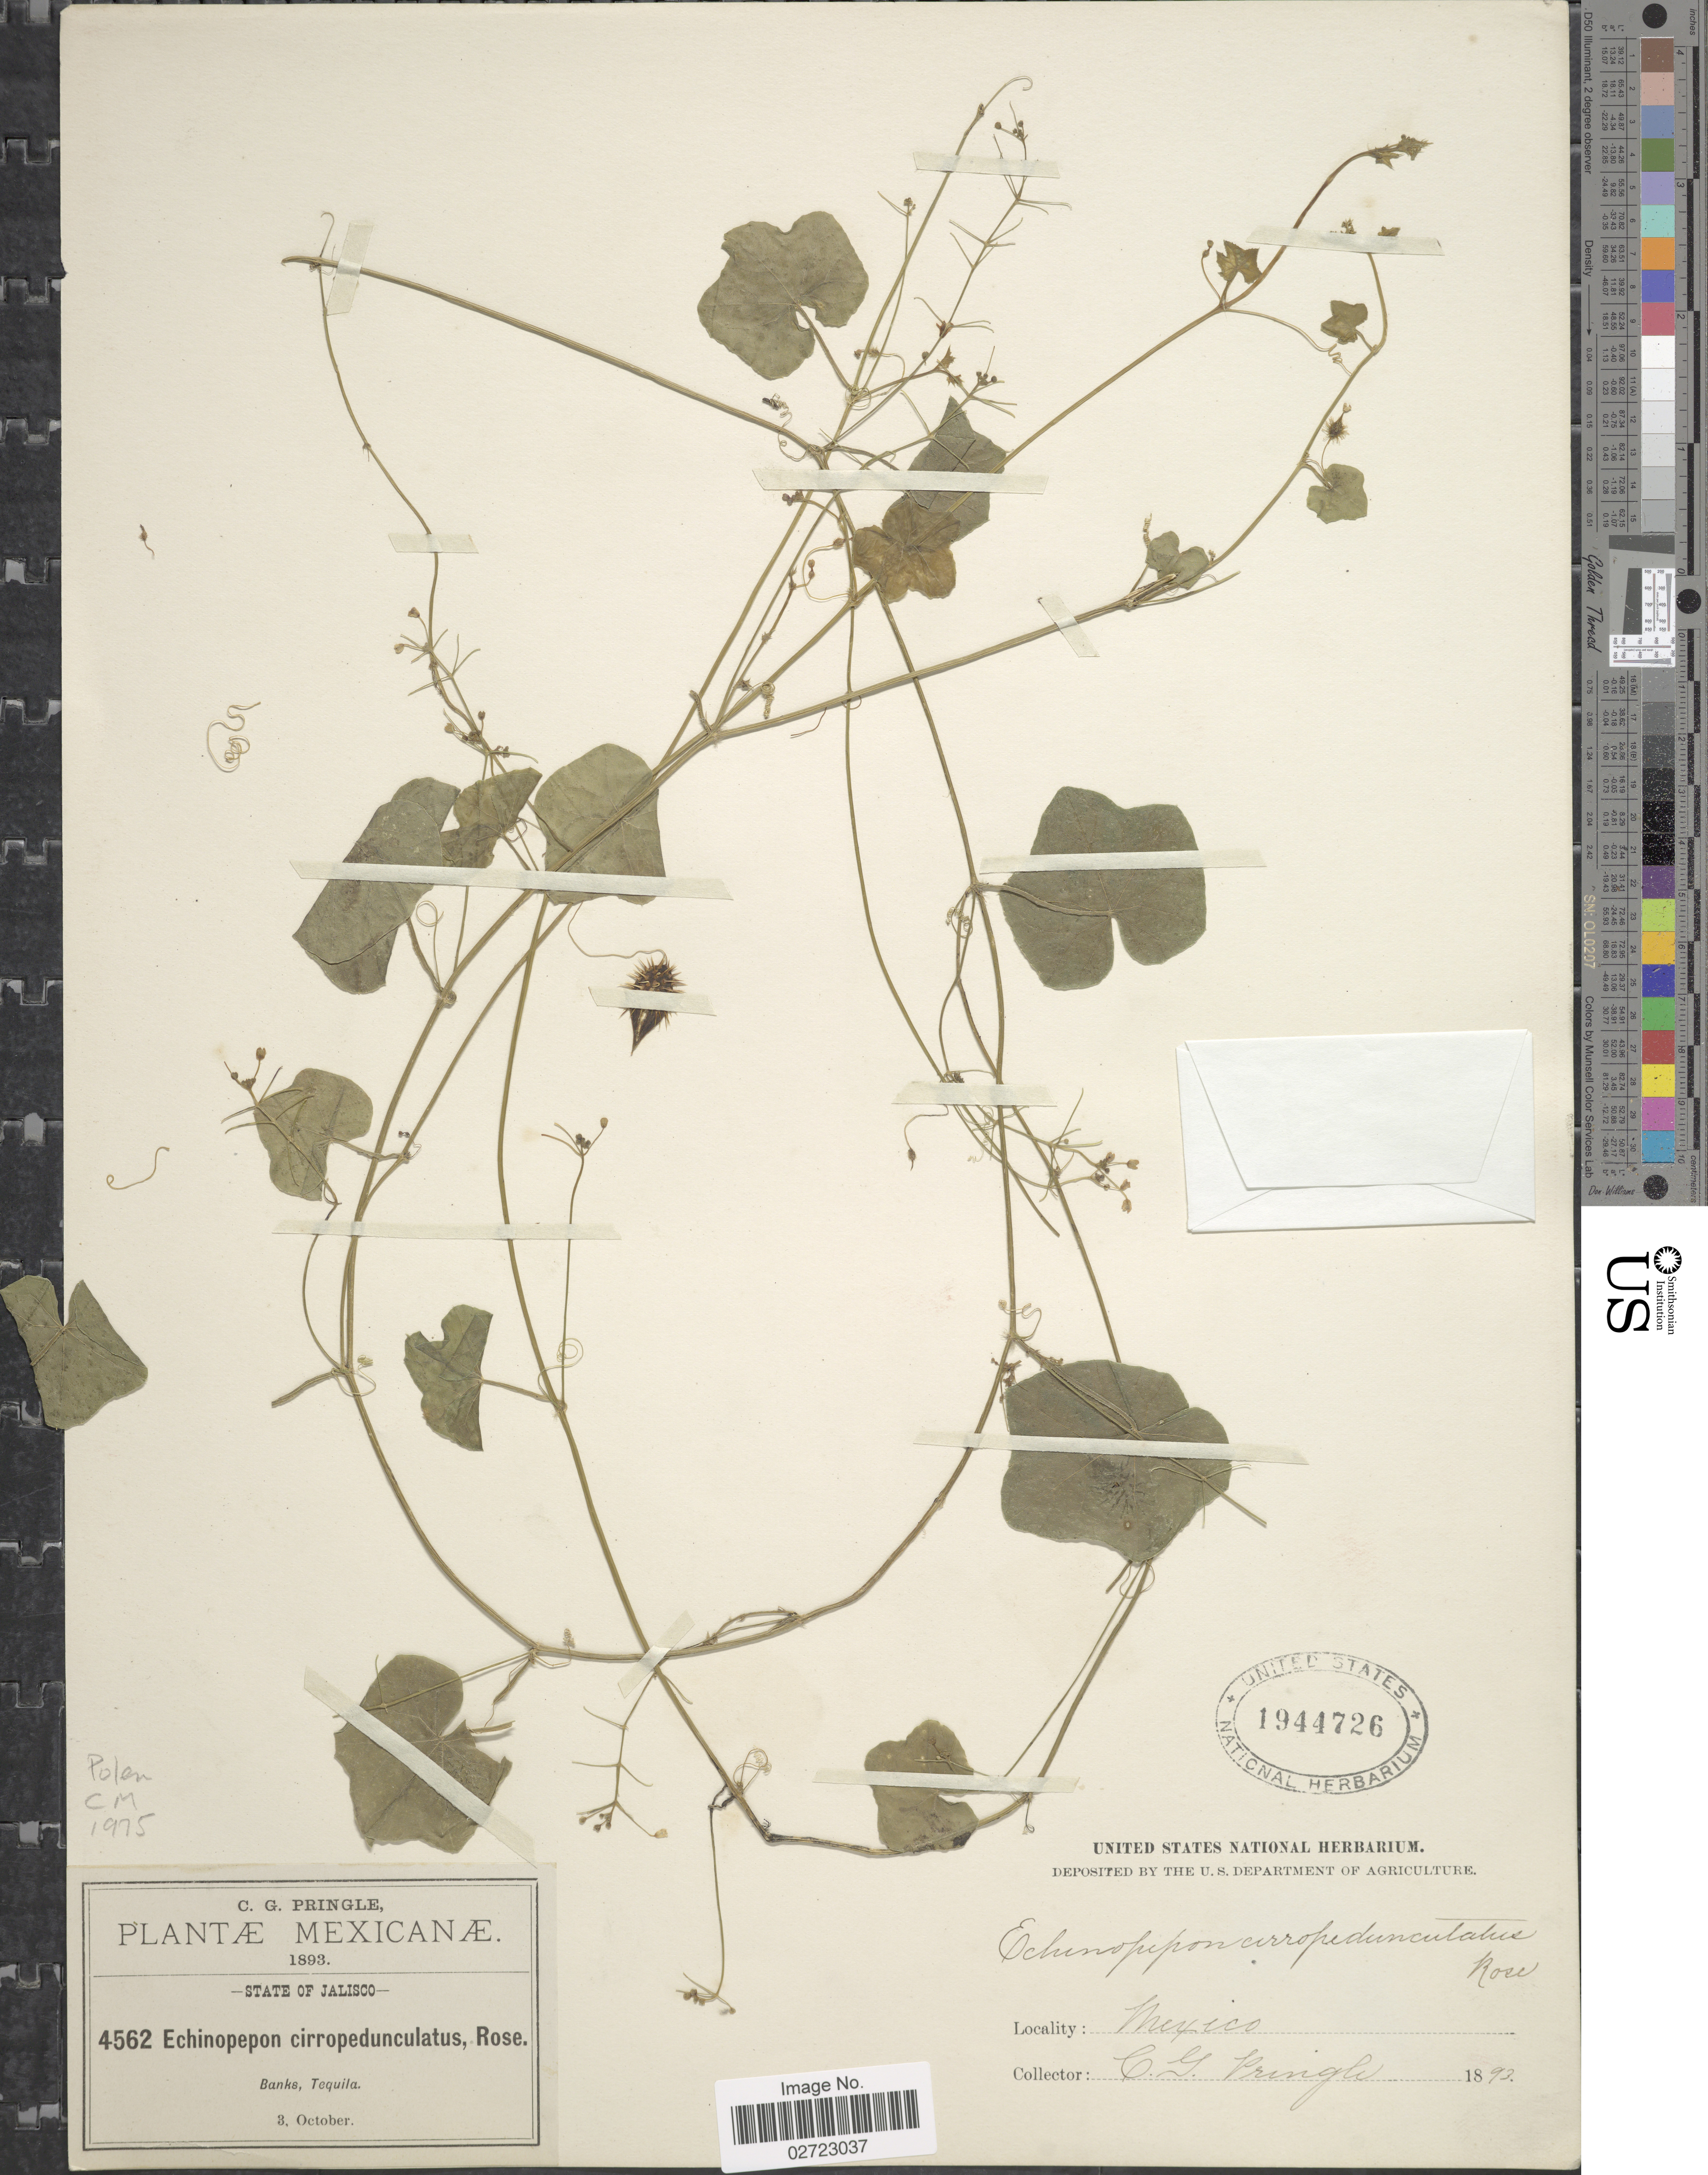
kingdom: Plantae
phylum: Tracheophyta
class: Magnoliopsida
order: Cucurbitales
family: Cucurbitaceae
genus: Echinopepon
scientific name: Echinopepon cirrhopedunculatus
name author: Rose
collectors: C. G. Pringle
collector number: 4562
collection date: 1893-10-03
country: Mexico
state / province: Jalisco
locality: Banks, Tequila.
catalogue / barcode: US 1944726